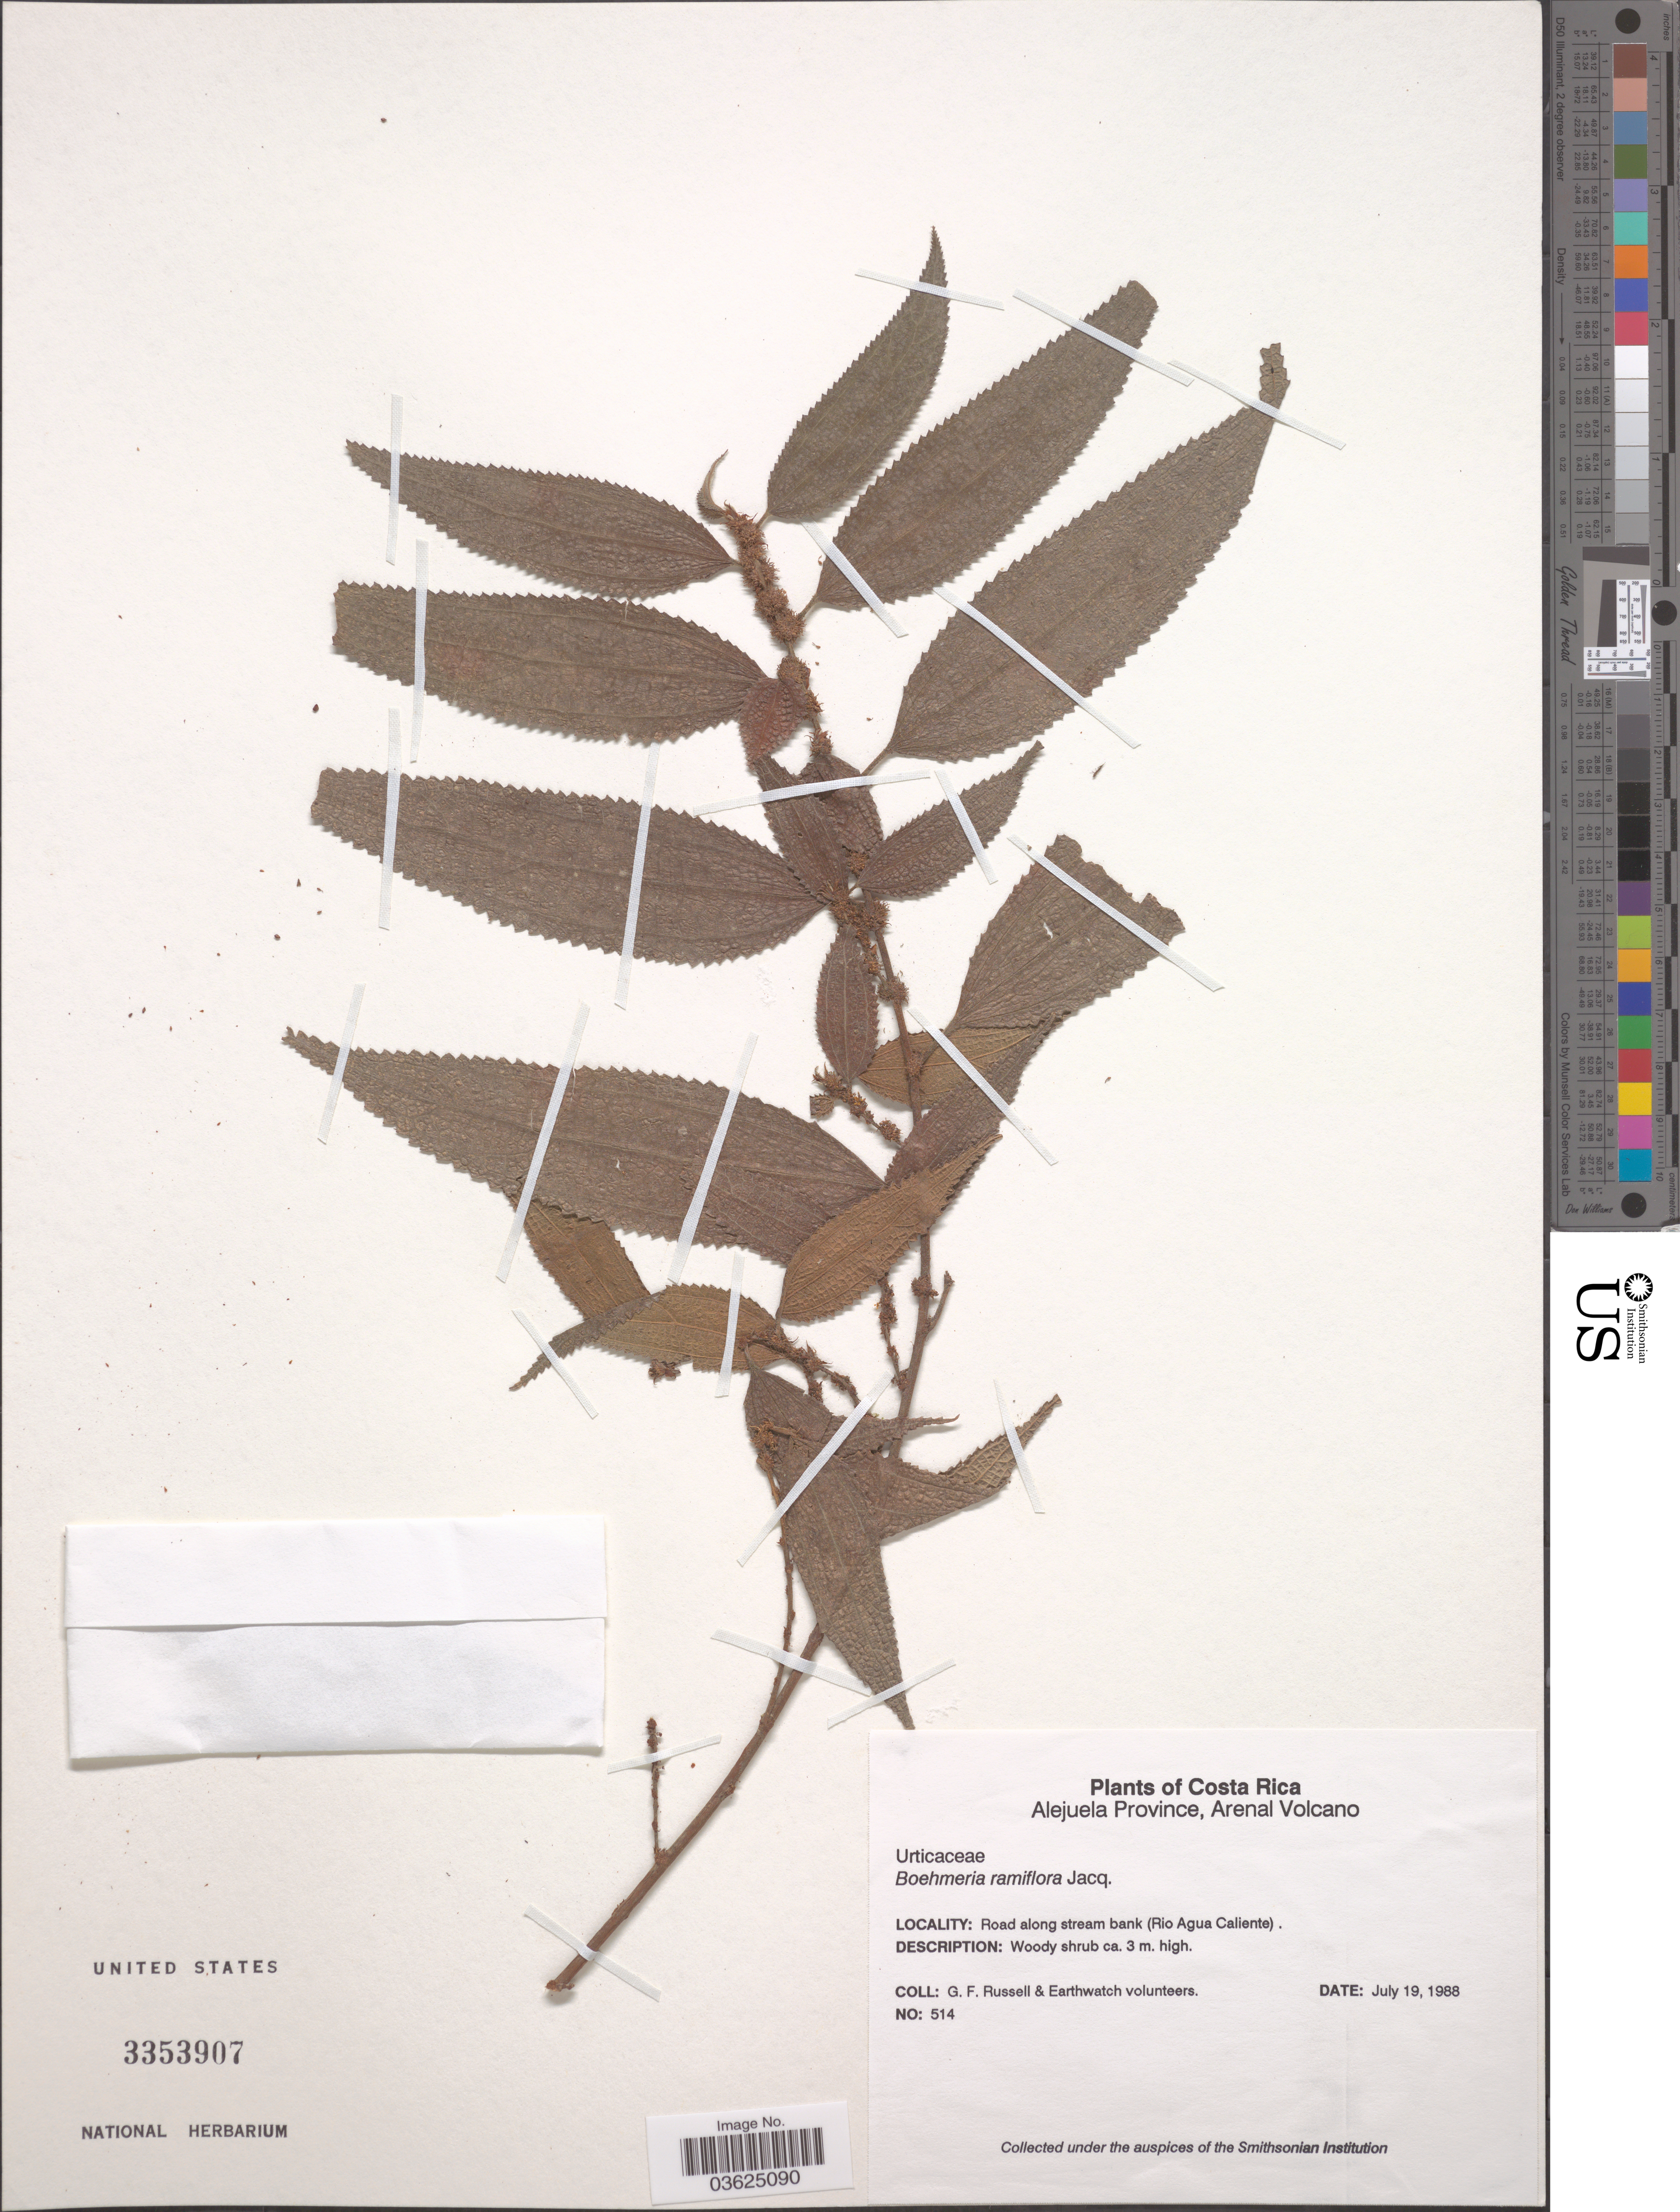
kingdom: Plantae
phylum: Tracheophyta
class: Magnoliopsida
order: Rosales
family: Urticaceae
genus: Boehmeria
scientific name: Boehmeria ramiflora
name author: Jacq.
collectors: G. Russell & Earthwatch Volunteers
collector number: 514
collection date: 1988-07-19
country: Costa Rica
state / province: Alajuela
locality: Arenal Volcano. Road along stream bank (Rio Agua Caliente).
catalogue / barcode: US 3353907